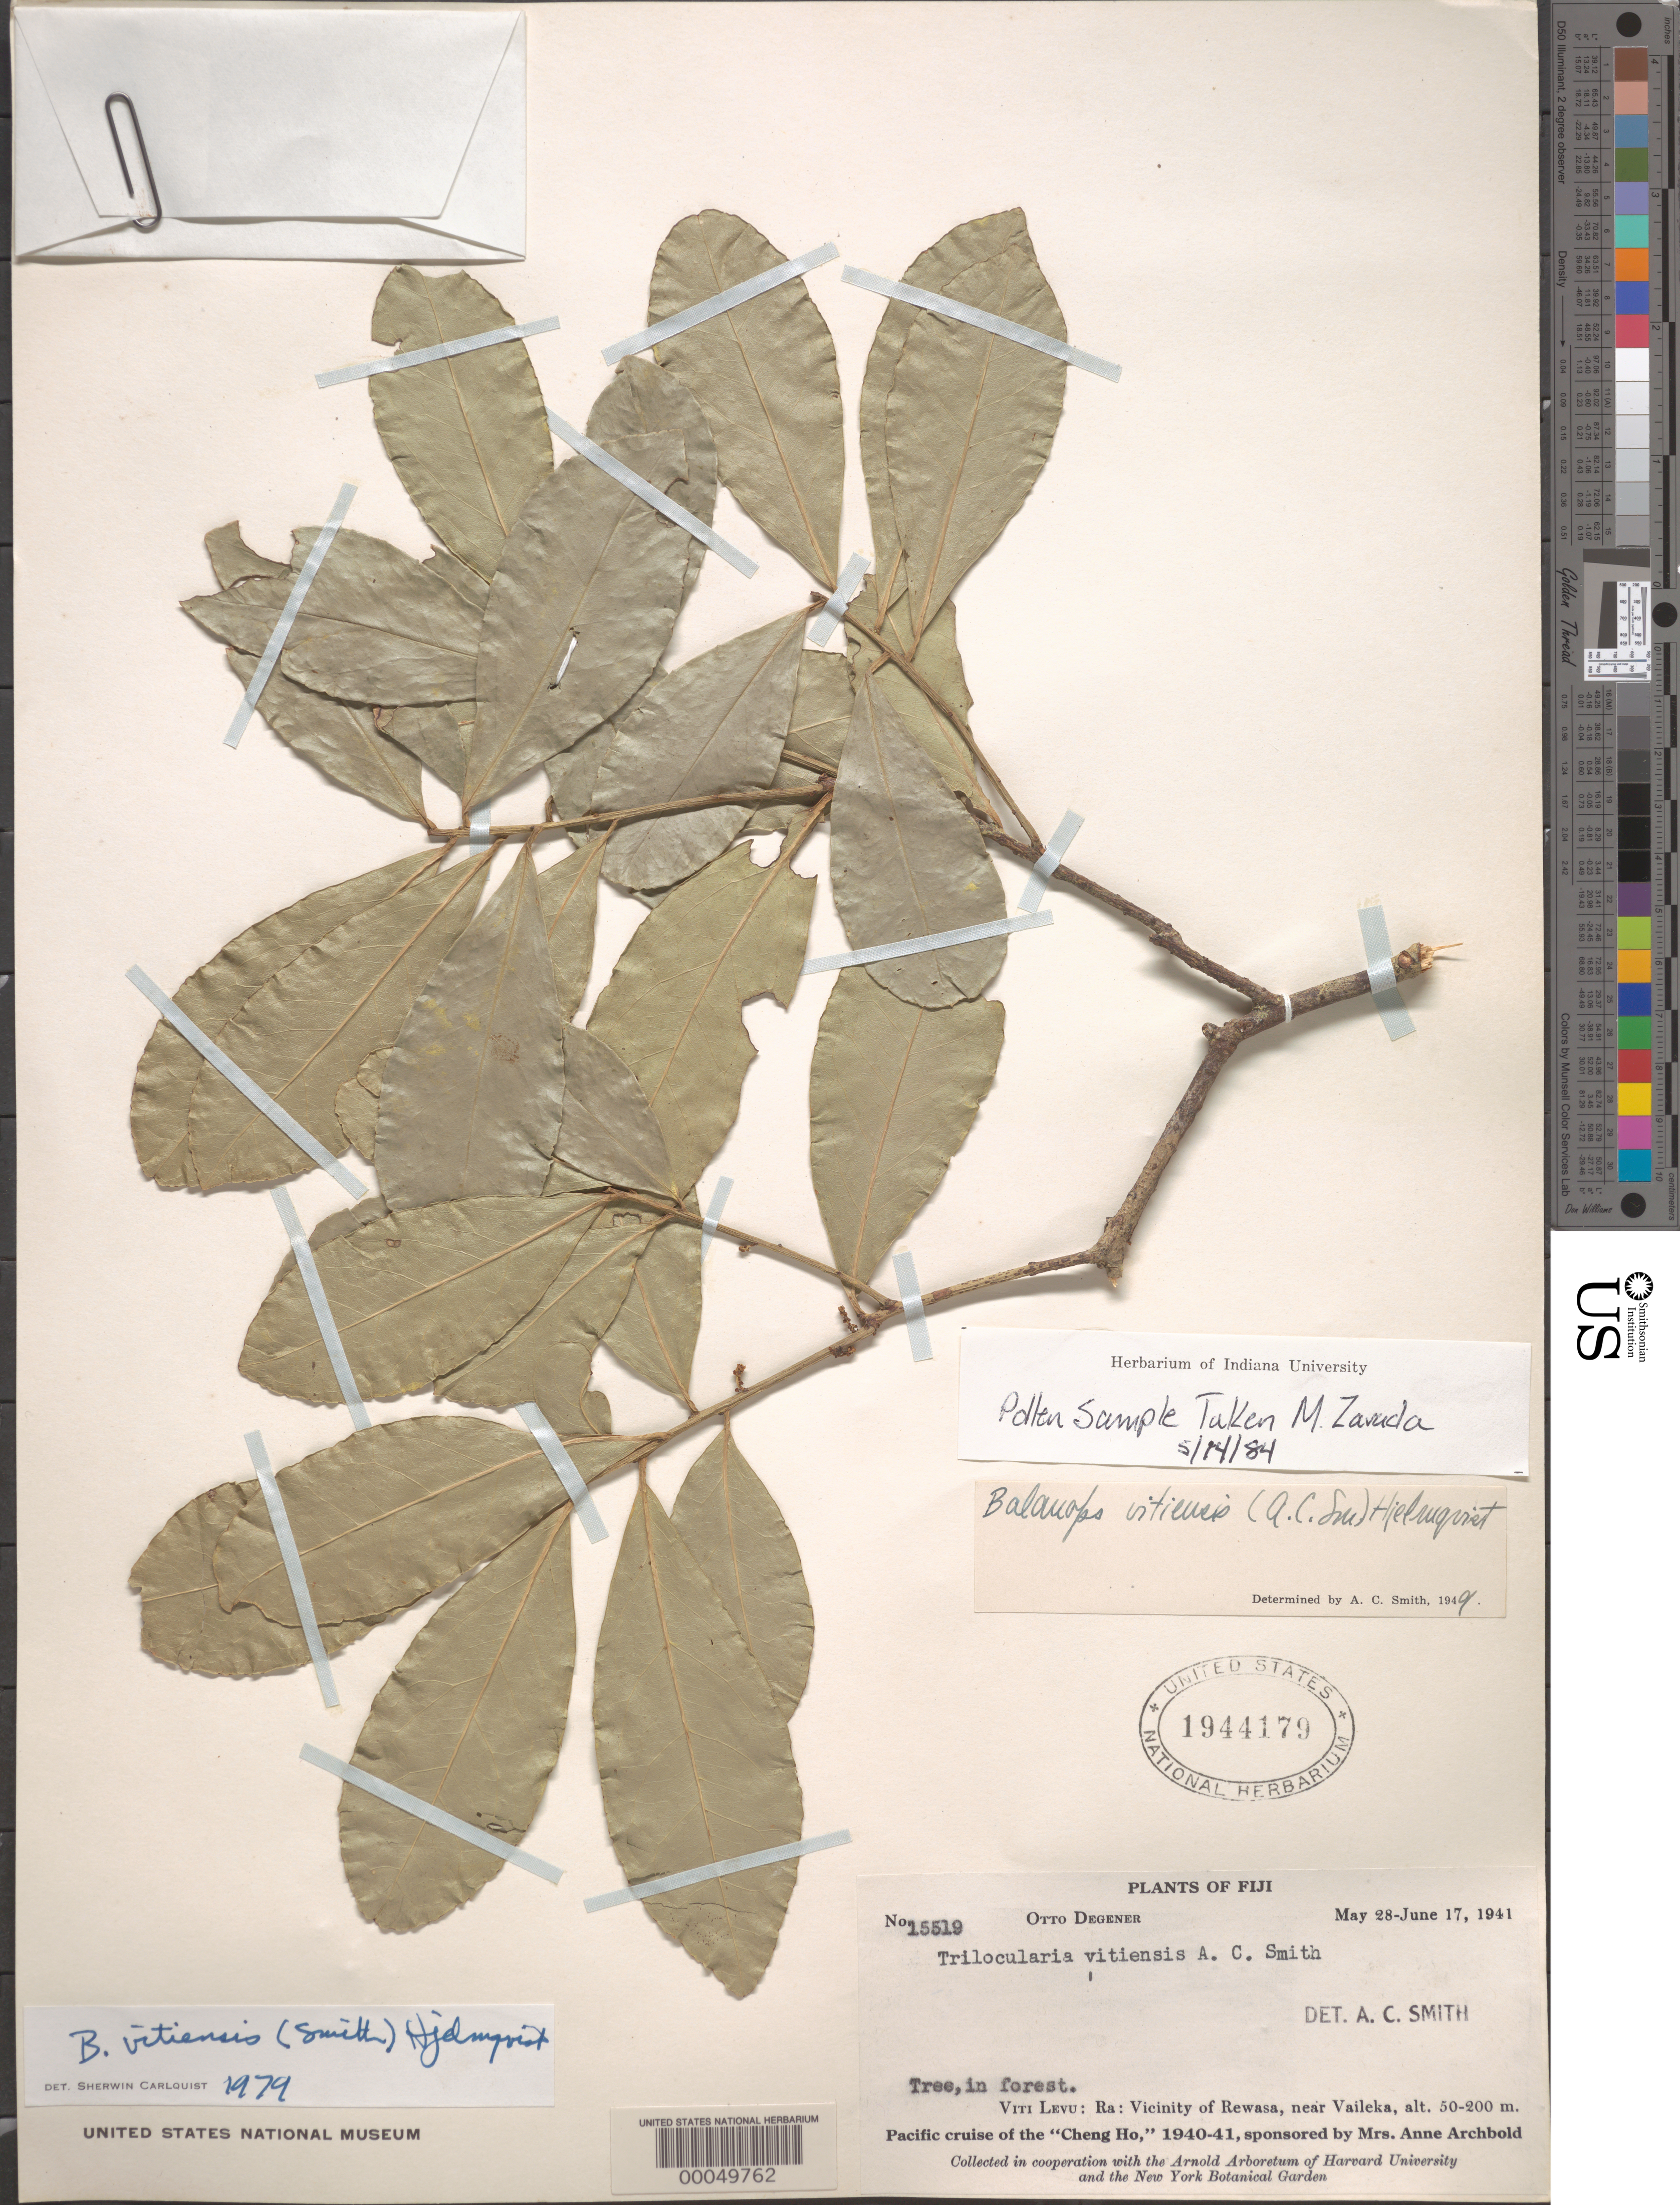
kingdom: Plantae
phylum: Tracheophyta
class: Magnoliopsida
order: Malpighiales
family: Balanopaceae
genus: Balanops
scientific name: Balanops vitiensis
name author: (A.C. Sm.) Hjelmq.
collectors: A. C. Smith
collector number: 15519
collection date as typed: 28 May 1941 to 17 Jun 1941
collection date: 1941-05-28/1941-06-17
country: Fiji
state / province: Western Division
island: Viti Levu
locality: Ra Prov.: vicinity of rewasa, near vaileka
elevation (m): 50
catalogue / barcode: US 1944179